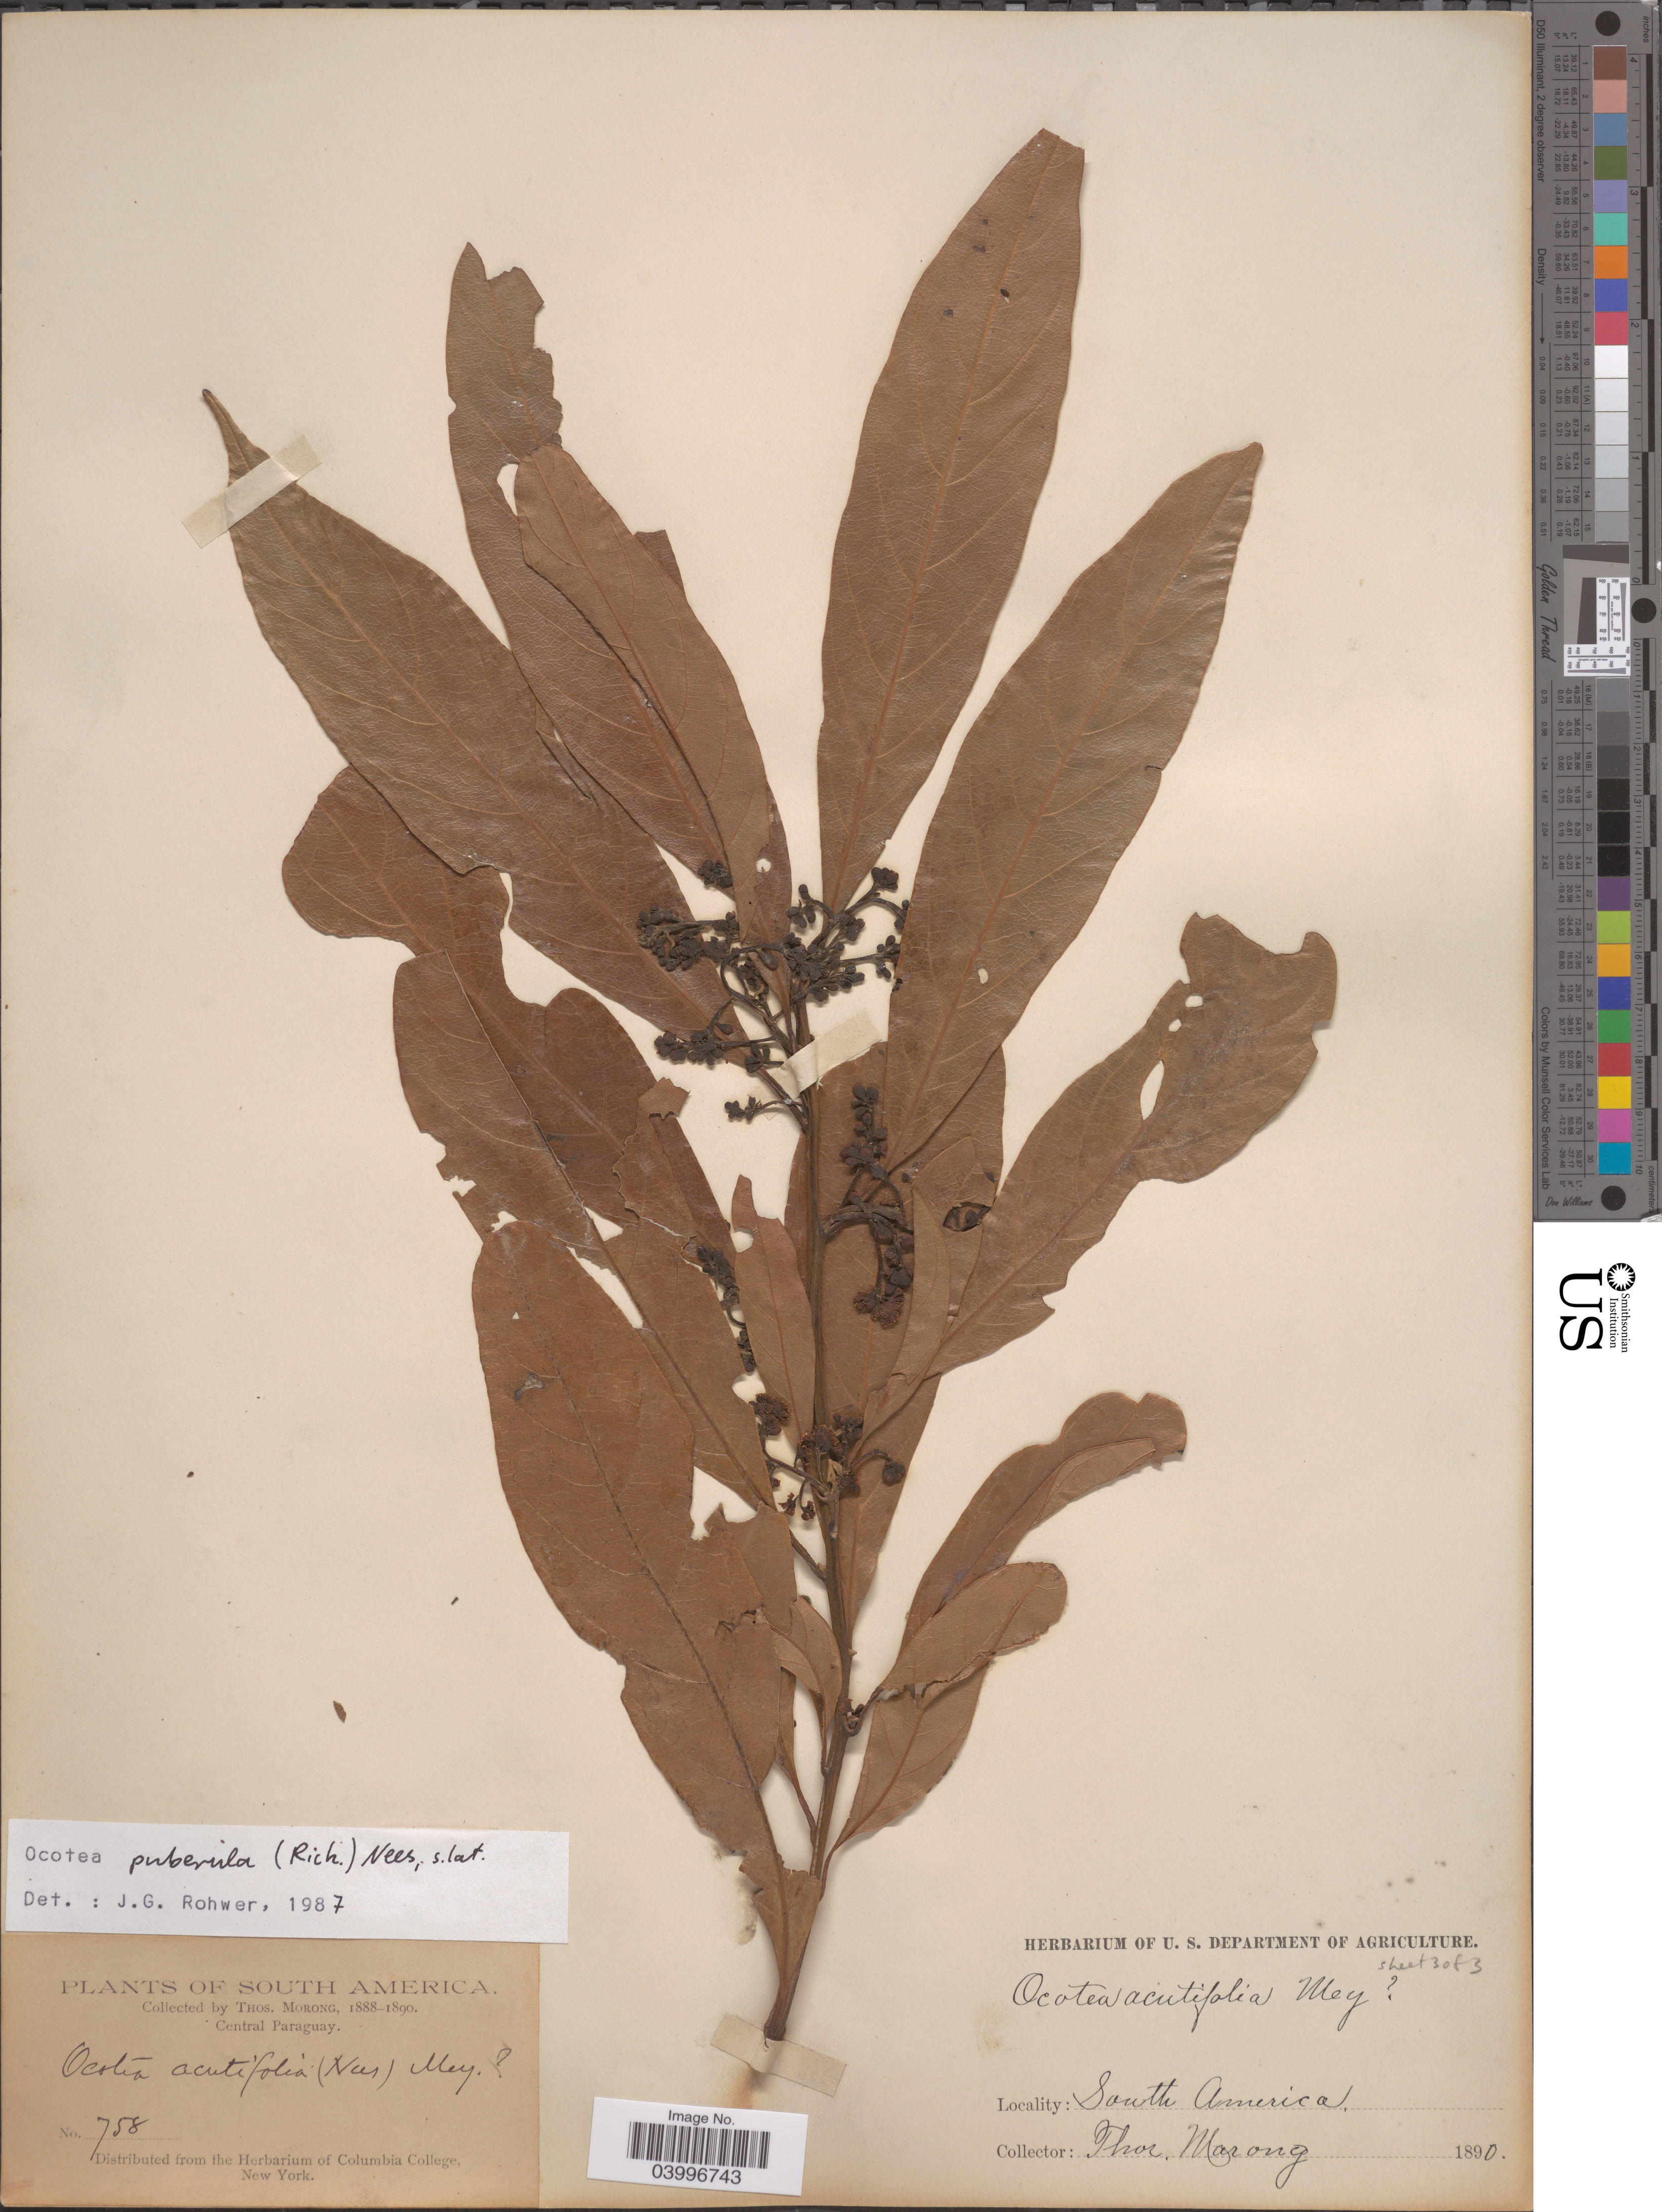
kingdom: Plantae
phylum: Tracheophyta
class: Magnoliopsida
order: Laurales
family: Lauraceae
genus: Ocotea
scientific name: Ocotea puberula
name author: (Rich.) Nees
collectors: ex herb. T. Morong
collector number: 758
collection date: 1890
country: Paraguay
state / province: Central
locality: Central Paraguay.